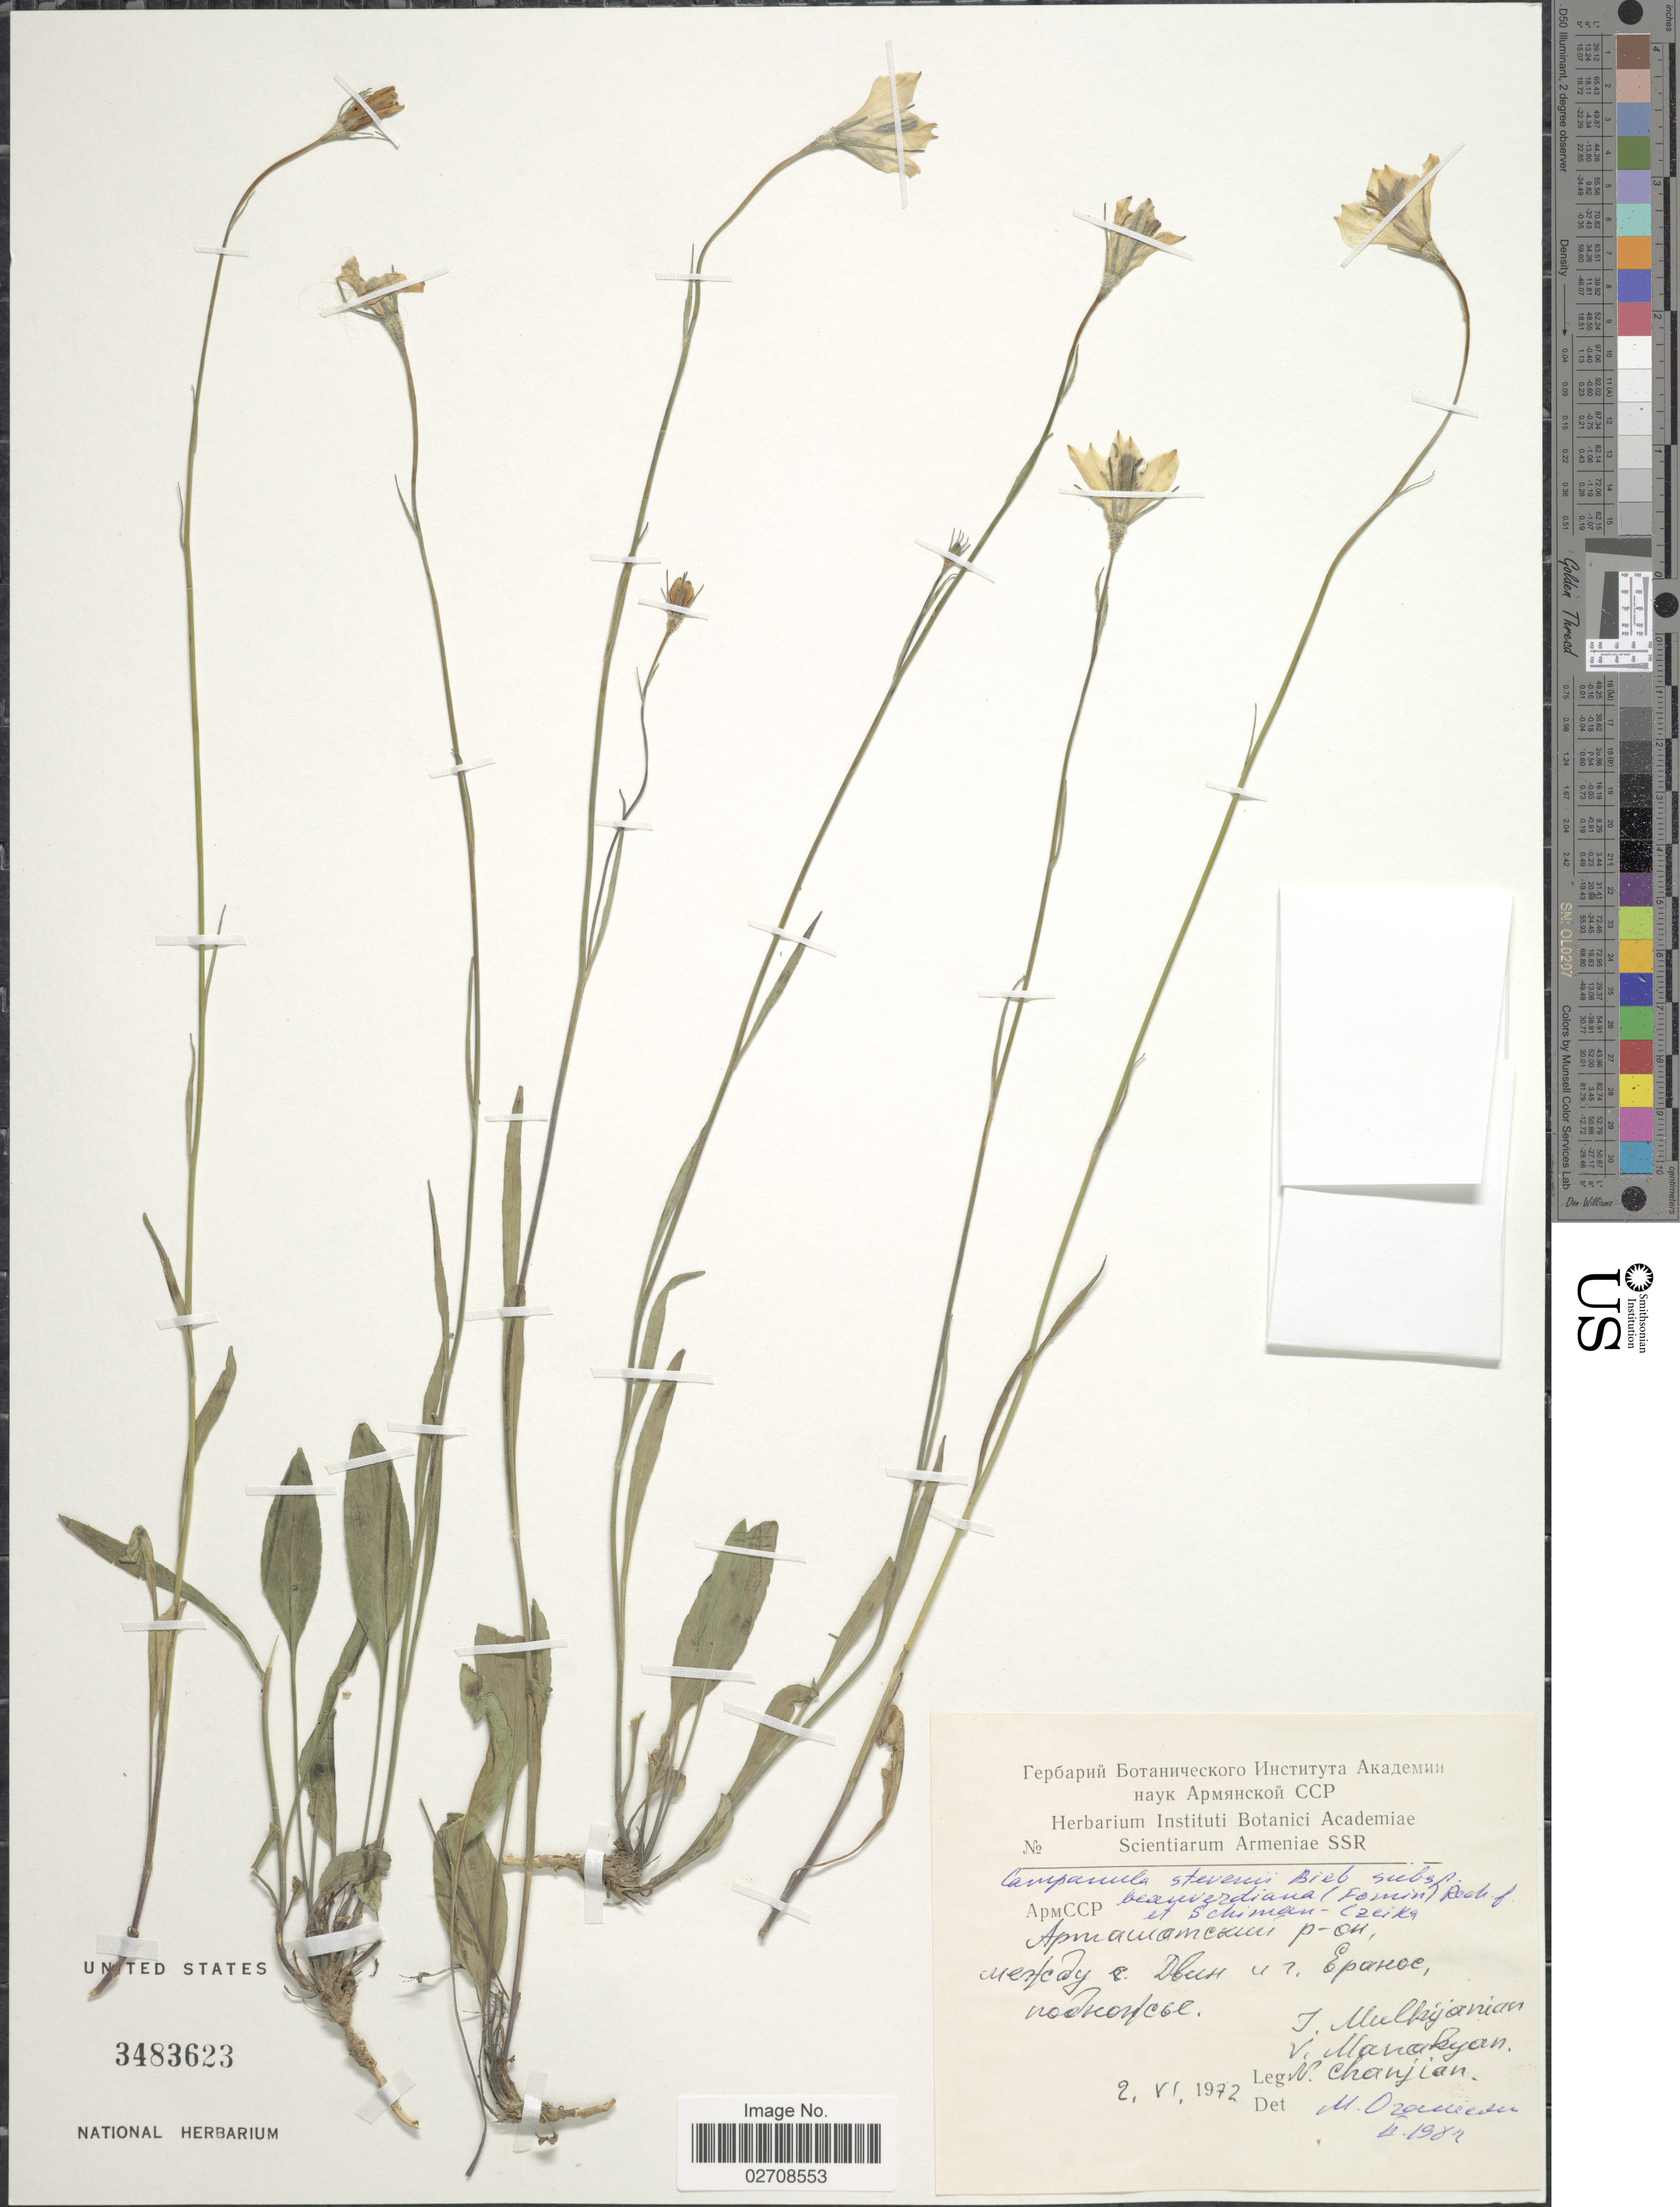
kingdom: Plantae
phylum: Tracheophyta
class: Magnoliopsida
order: Asterales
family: Campanulaceae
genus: Campanula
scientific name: Campanula stevenii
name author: M. Bieb.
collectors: I. Mulkijanian, V. Manakyan & N. Chanjian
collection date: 1972-06-02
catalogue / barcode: US 3483623